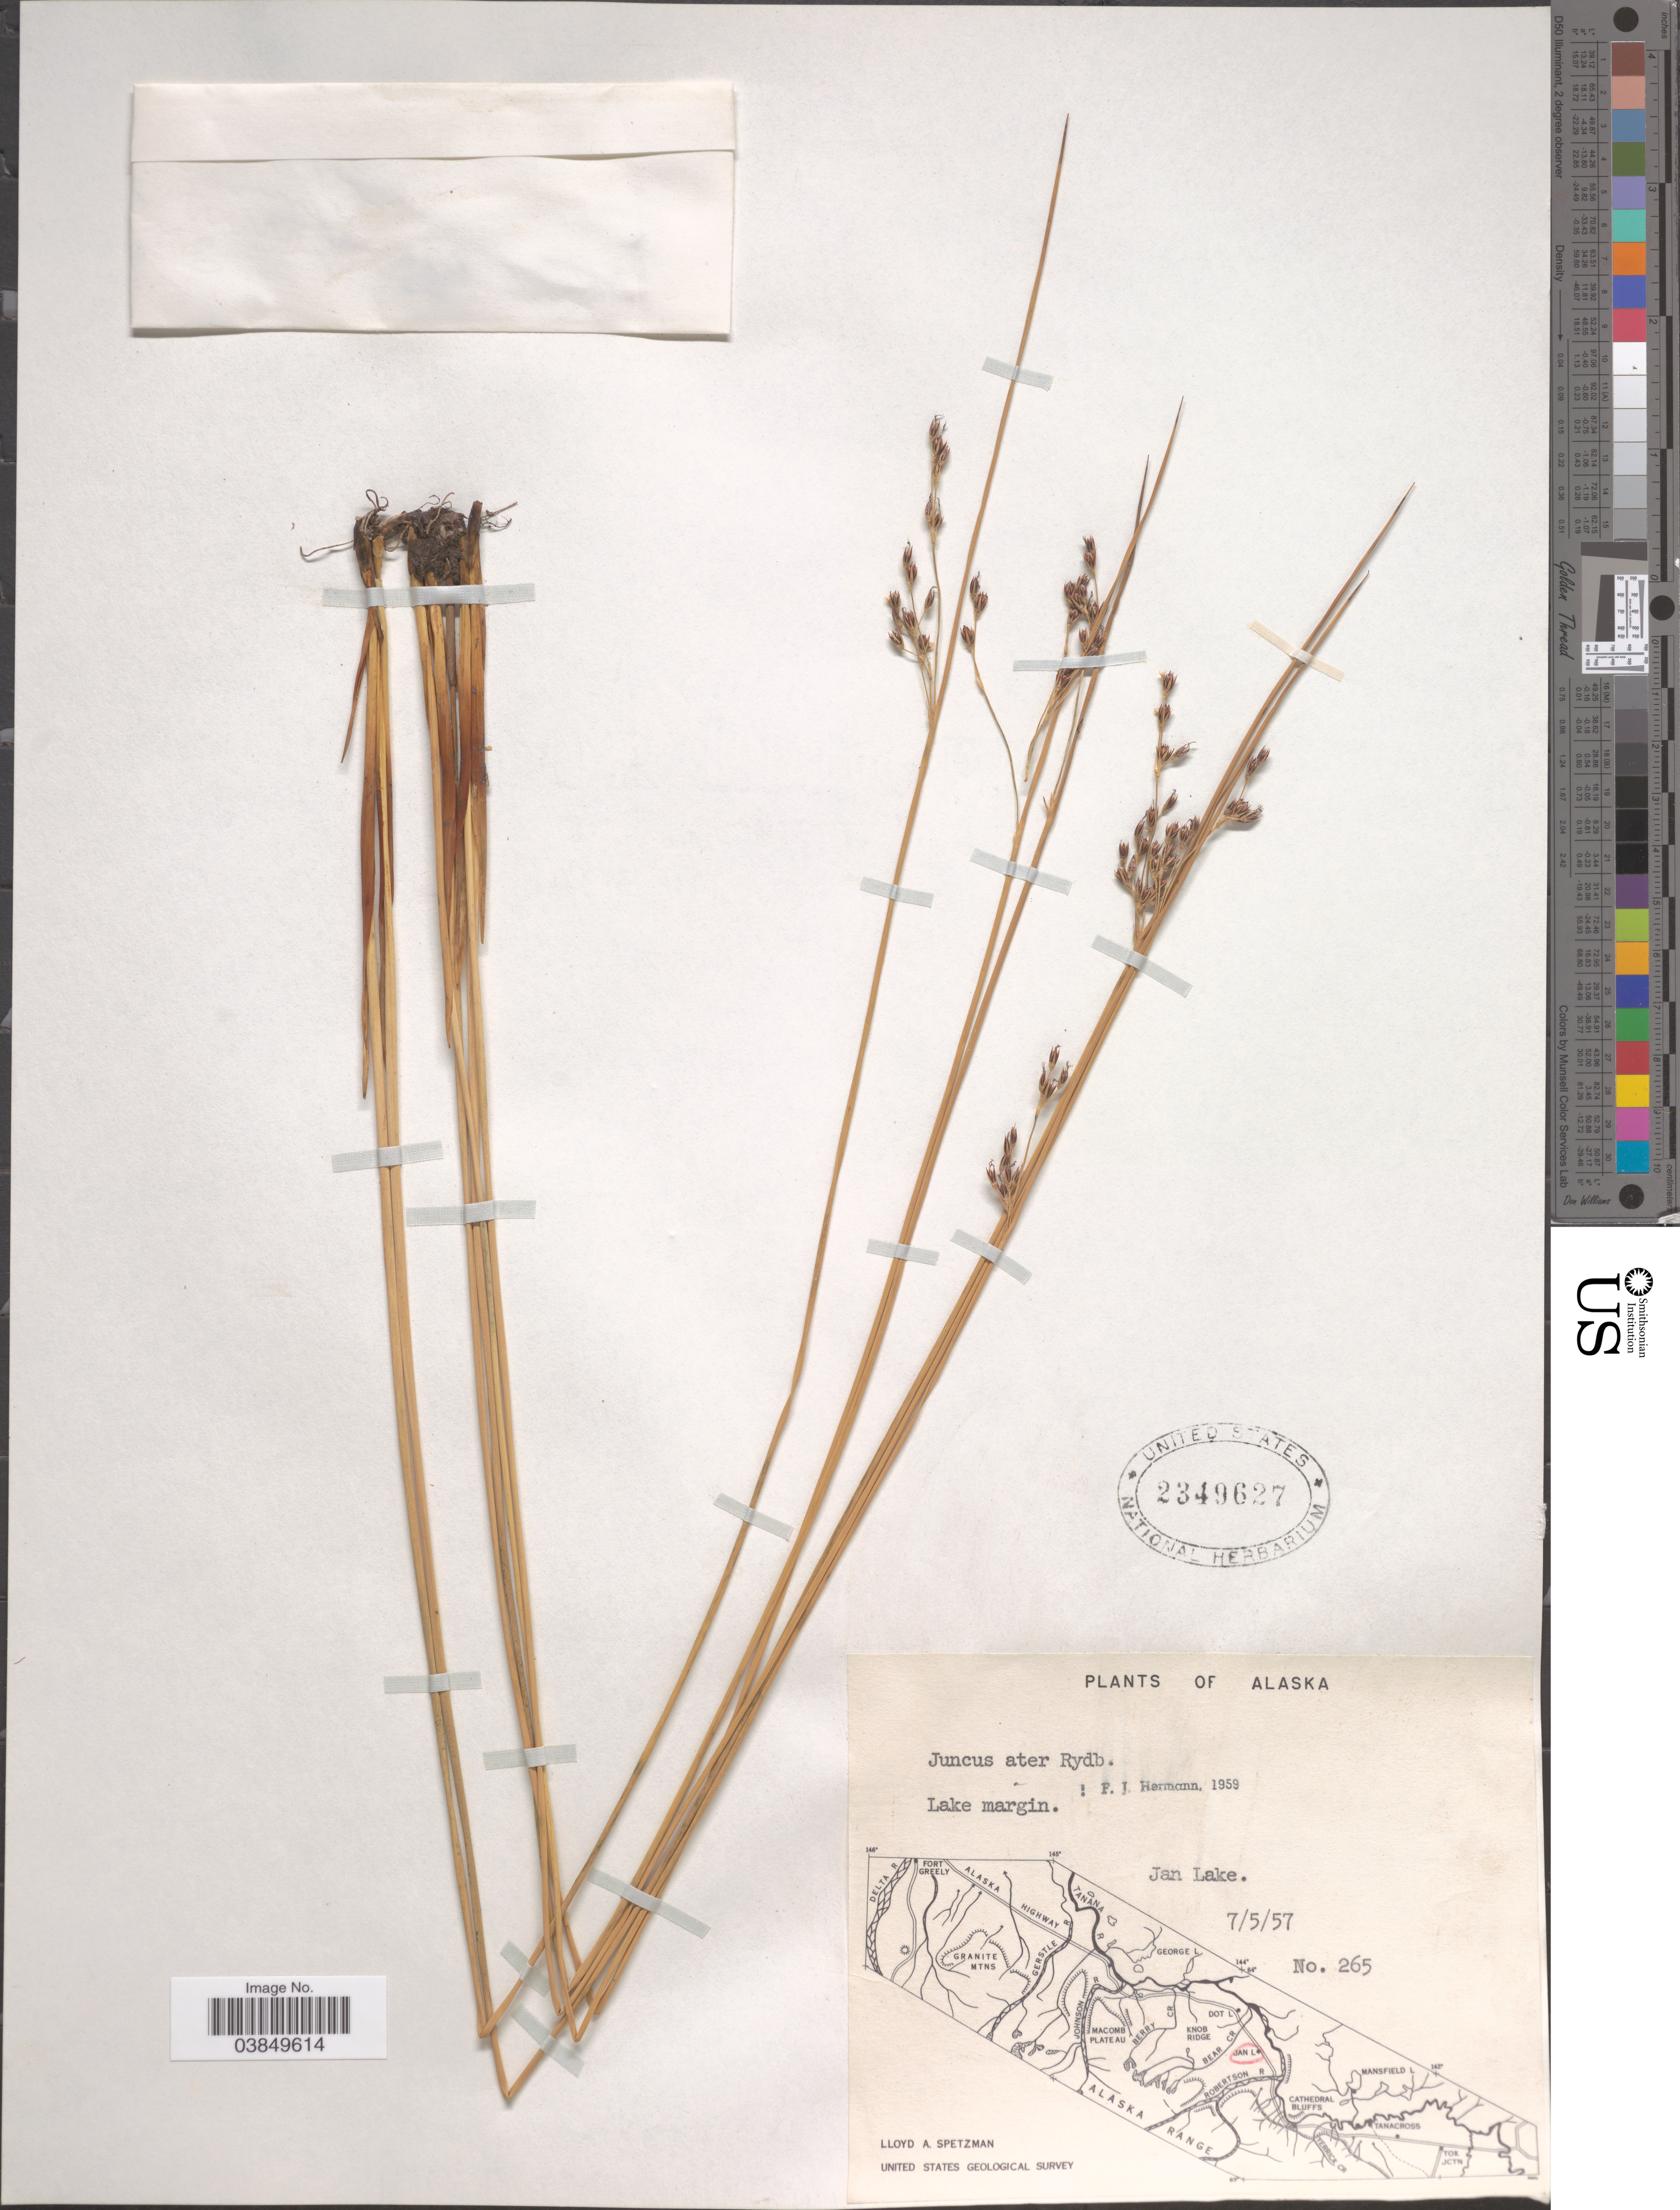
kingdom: Plantae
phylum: Tracheophyta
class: Liliopsida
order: Poales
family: Juncaceae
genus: Juncus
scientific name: Juncus ater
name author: Rydb.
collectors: L. Spetzman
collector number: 265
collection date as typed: Transcribed d/m/y: 5/7/57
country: United States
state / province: Alaska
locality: Lake margin. Jan Lake.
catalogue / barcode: US 2349627